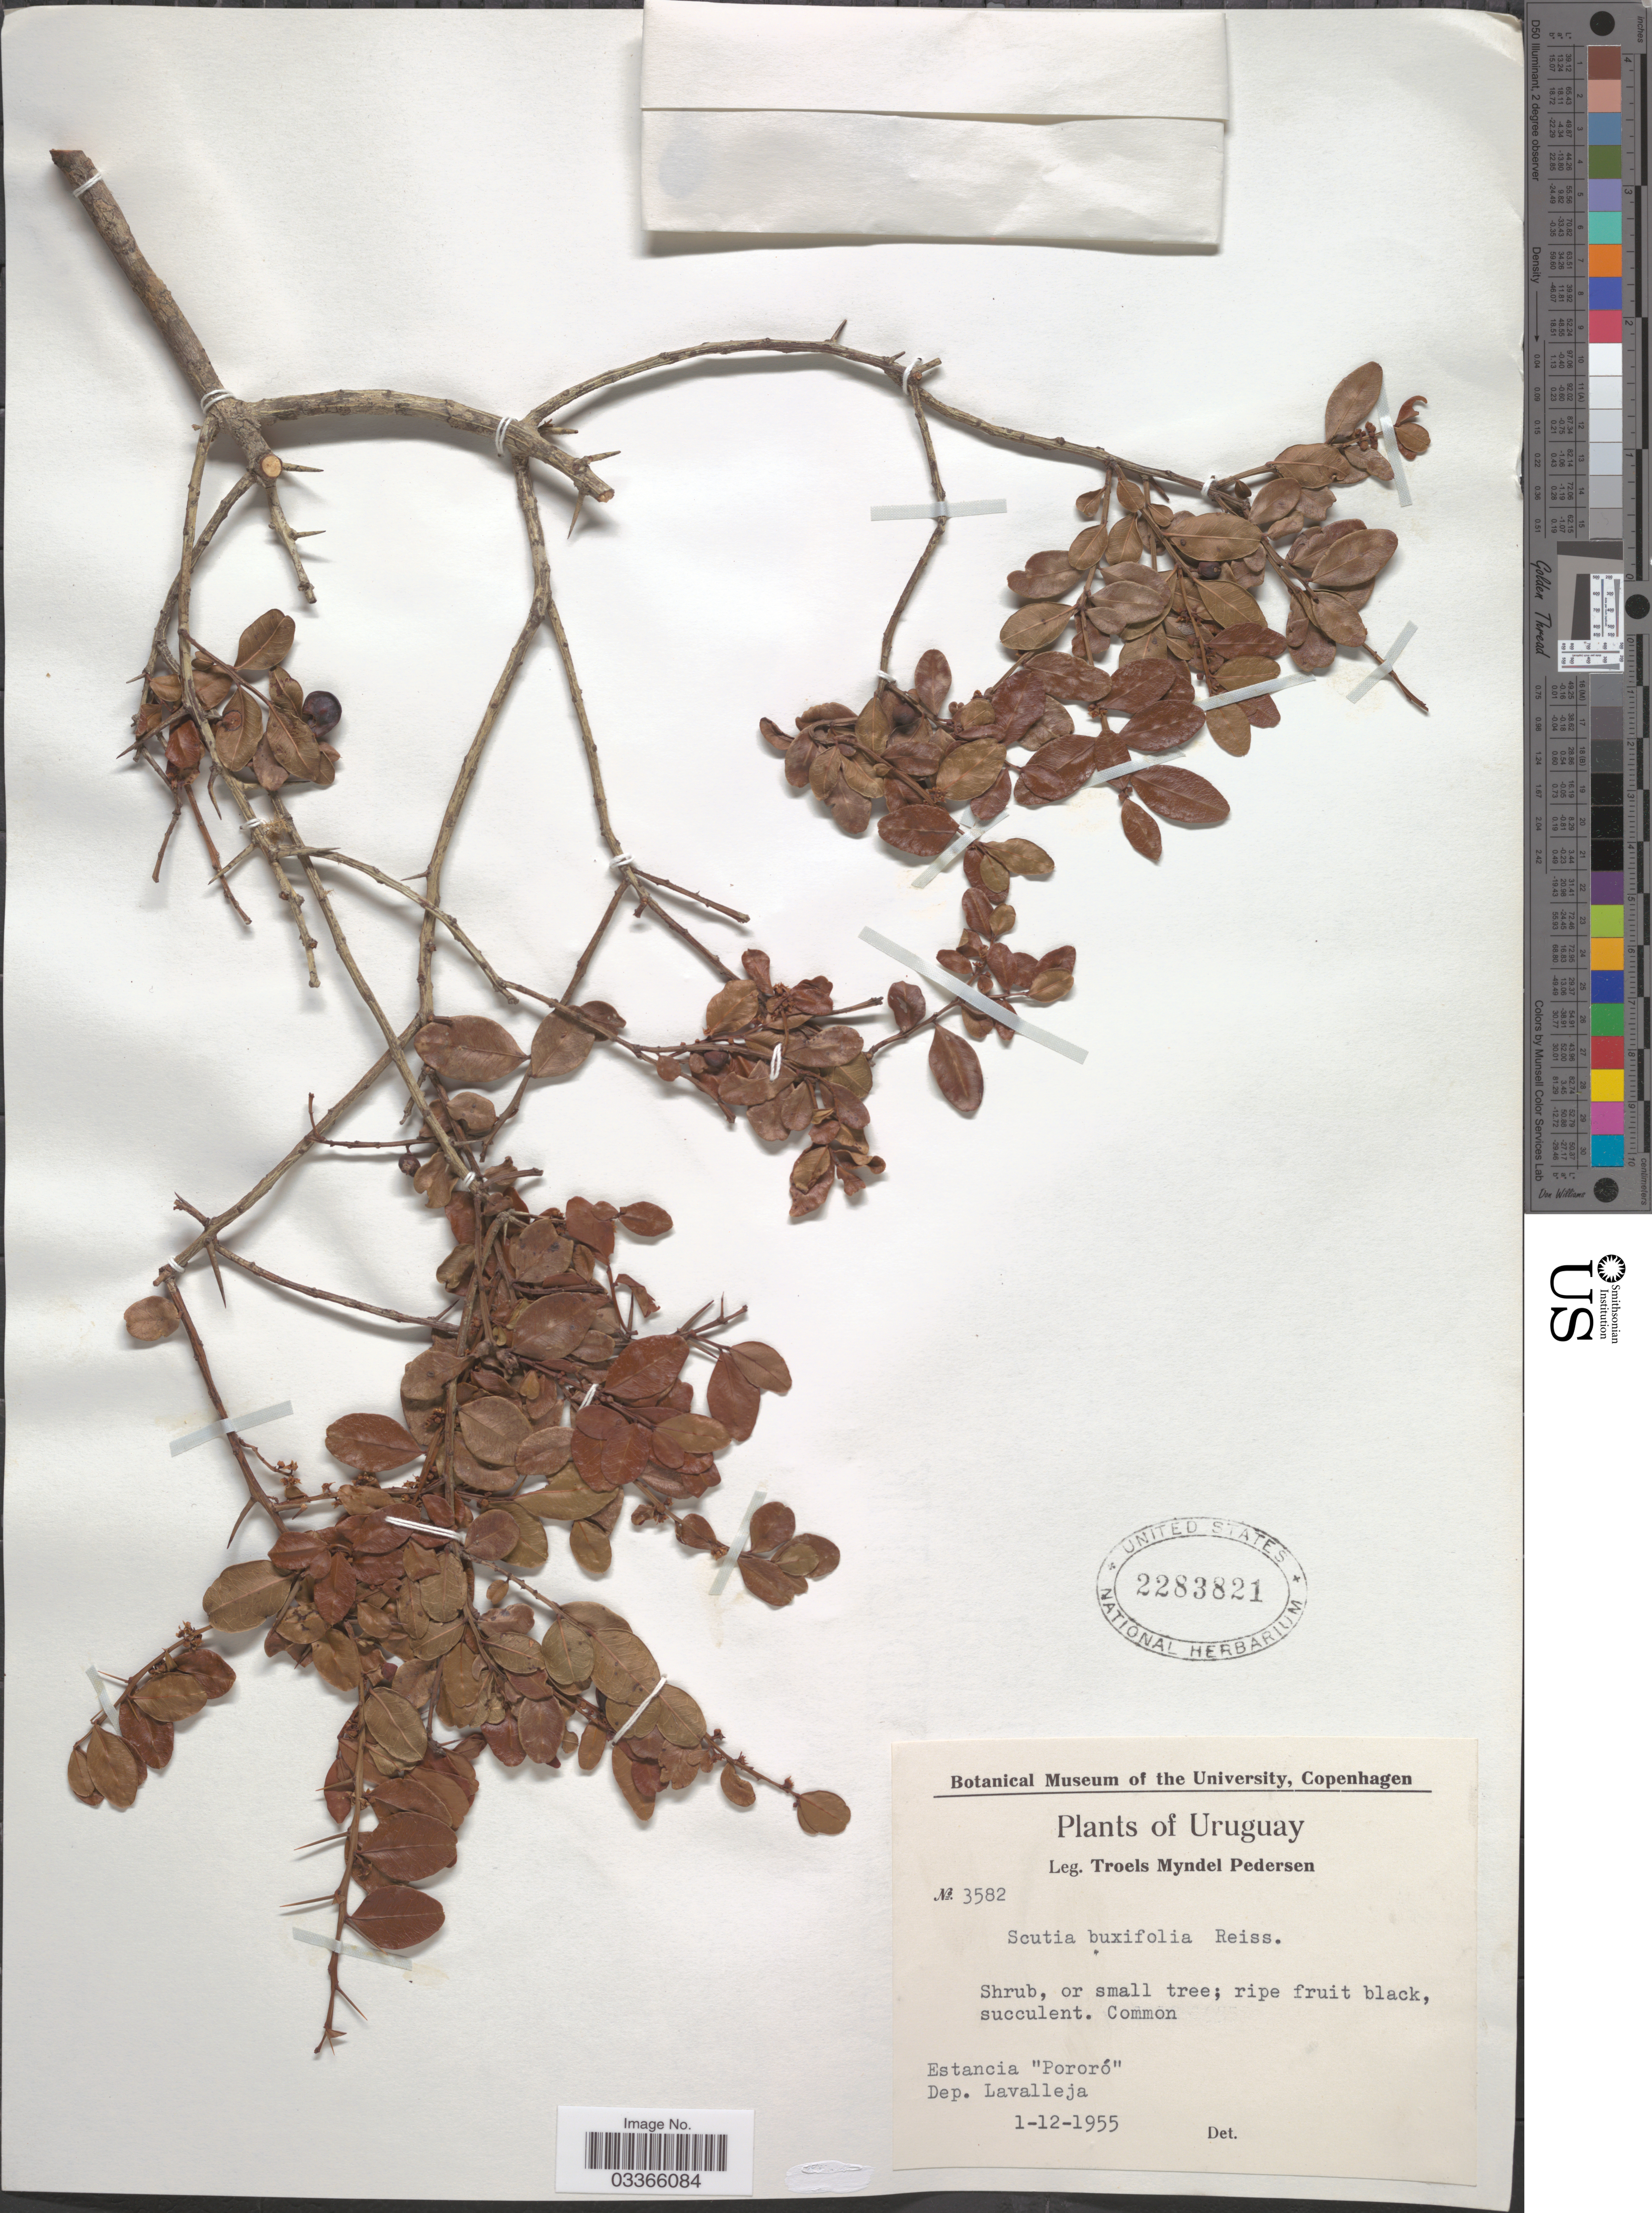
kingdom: Plantae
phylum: Tracheophyta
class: Magnoliopsida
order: Rosales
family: Rhamnaceae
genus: Scutia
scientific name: Scutia buxifolia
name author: Reissek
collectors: T. Pederson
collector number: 3582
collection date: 1955-12-01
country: Uruguay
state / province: Lavalleja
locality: Estancia "Pororó", Dep. Lavalleja.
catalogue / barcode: US 2283821